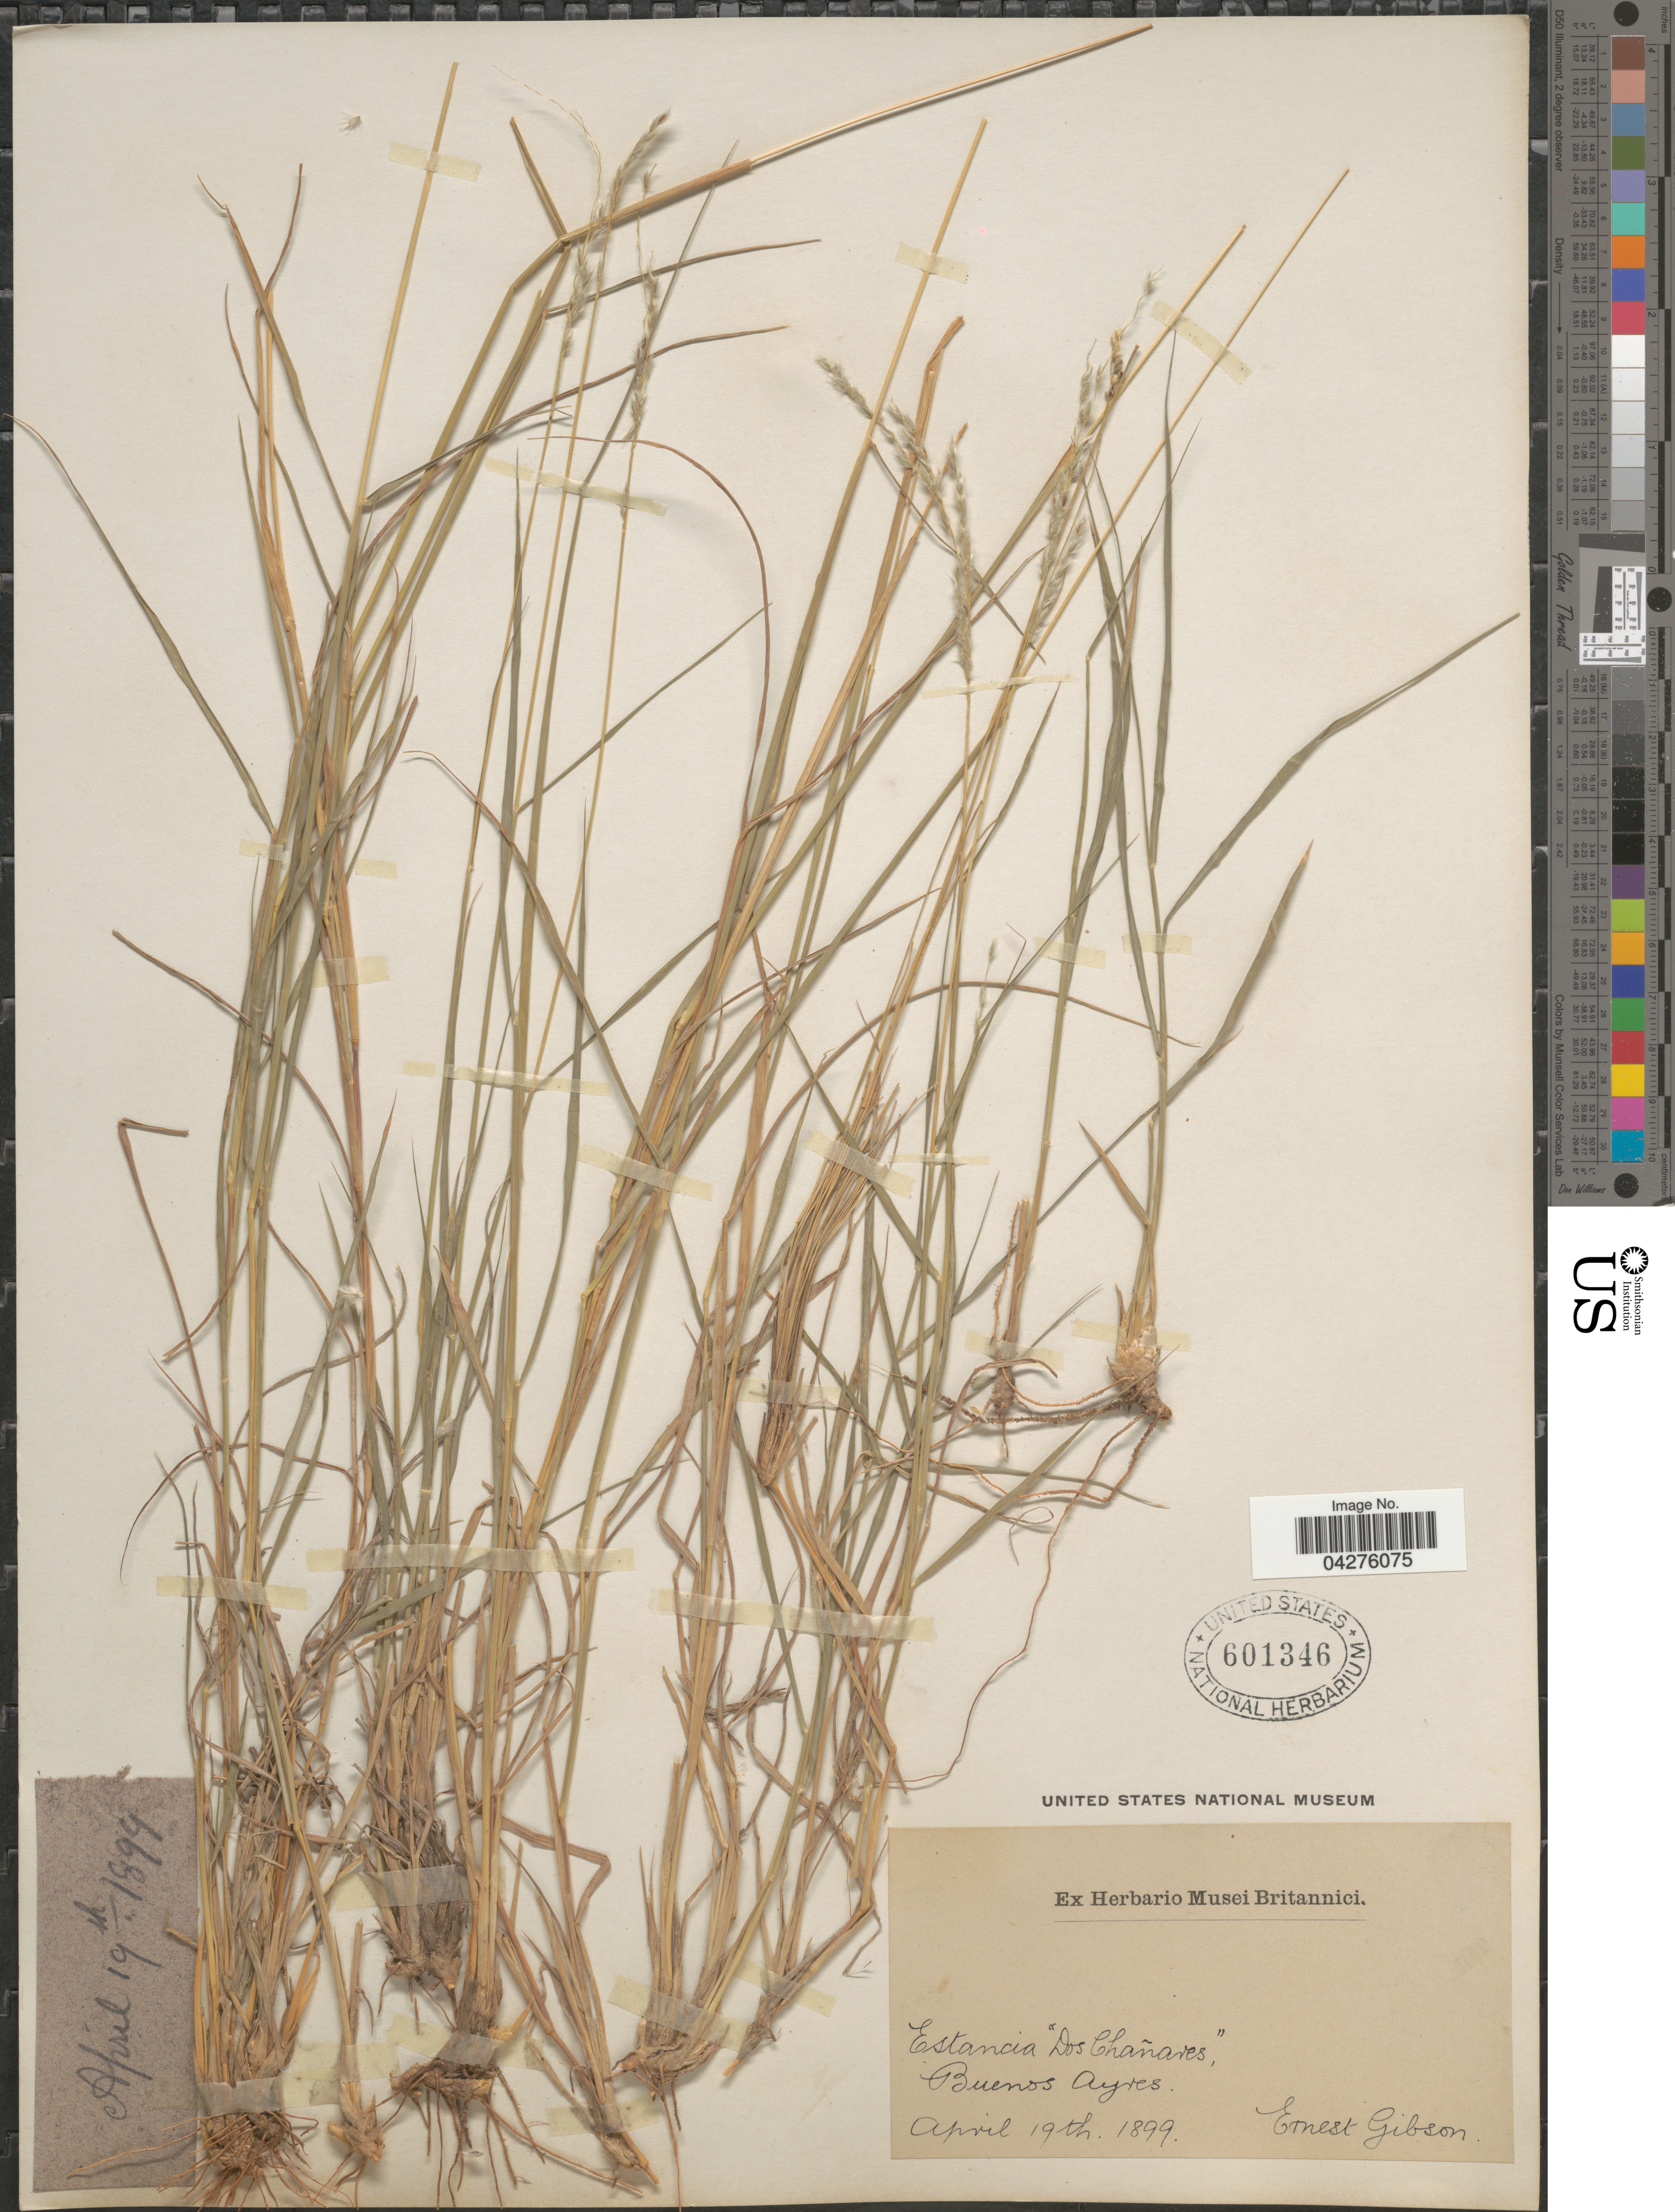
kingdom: Plantae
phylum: Tracheophyta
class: Liliopsida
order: Poales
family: Poaceae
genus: Digitaria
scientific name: Digitaria californica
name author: (Benth.) Henr.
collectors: E. Gibson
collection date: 1899-04-19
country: Argentina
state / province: Buenos Aires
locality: Estancia "Dos Chañaves," Buenos Ayres.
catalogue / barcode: US 601346